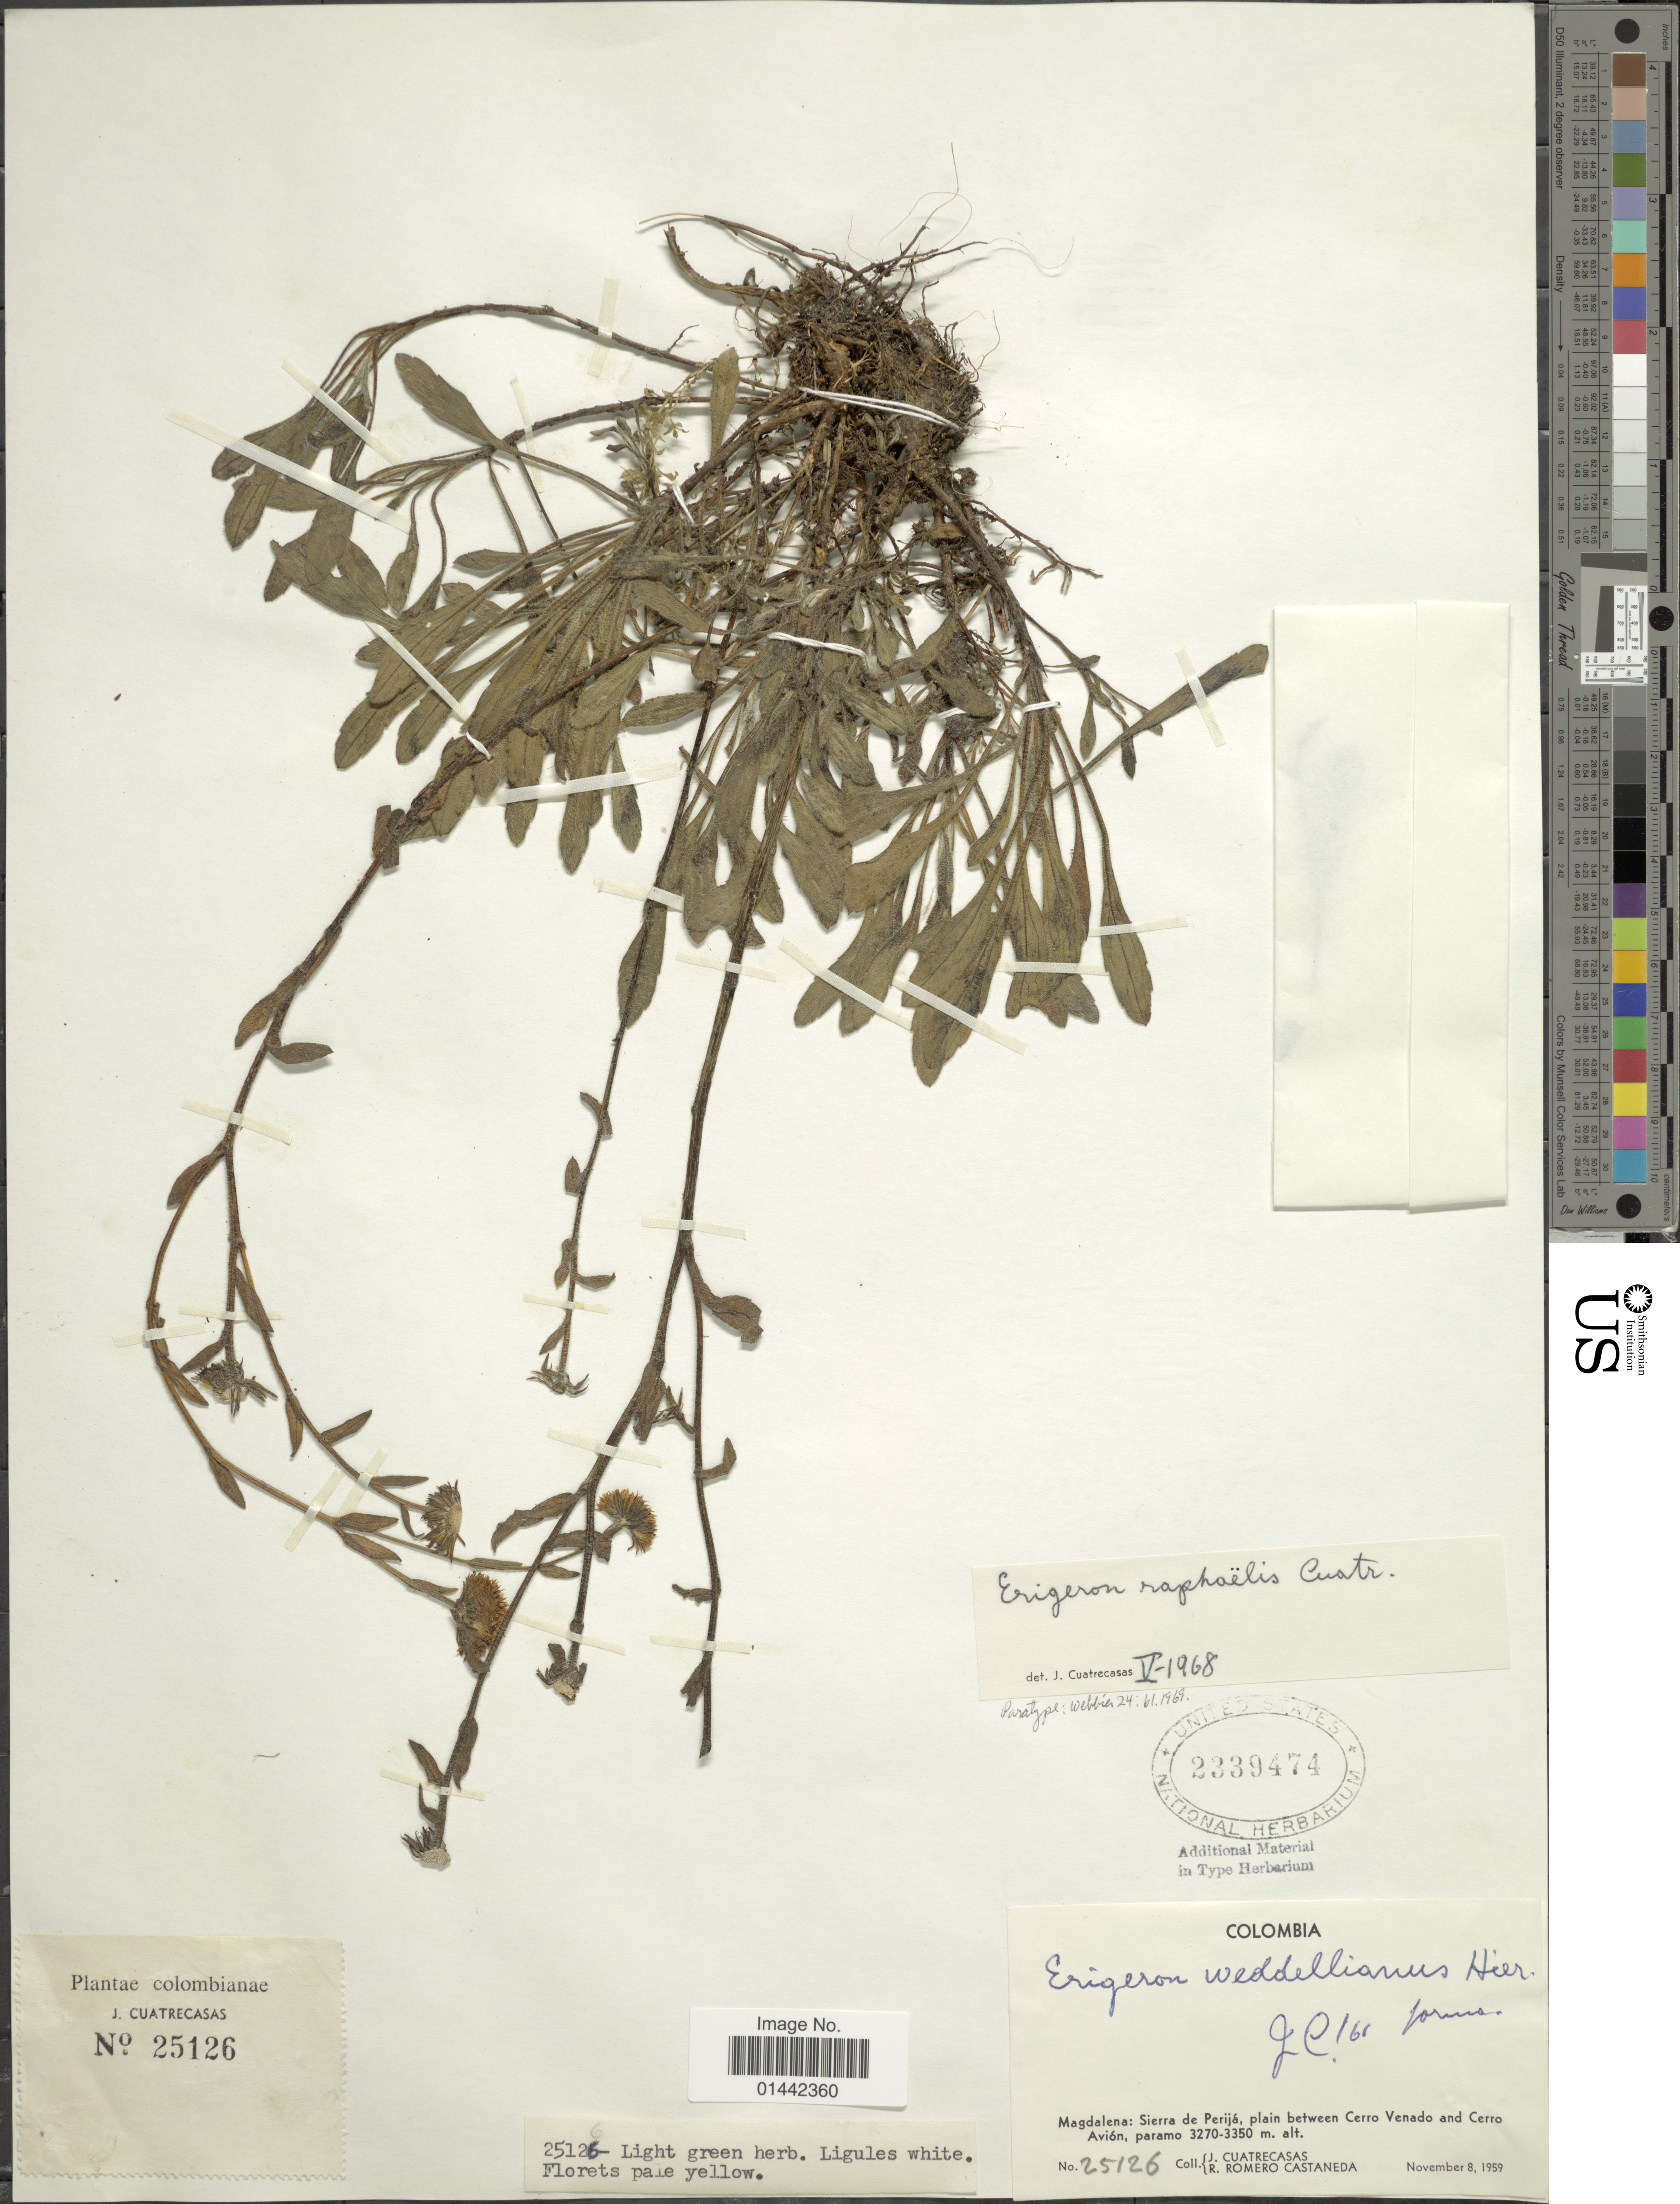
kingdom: Plantae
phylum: Tracheophyta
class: Magnoliopsida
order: Asterales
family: Asteraceae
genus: Erigeron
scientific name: Erigeron raphaelis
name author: Cuatrec.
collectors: J. Cuatrecasas & R. Romero Castañeda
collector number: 25126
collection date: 1959-11-08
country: Colombia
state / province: Magdalena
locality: Sierra de Perijá, plain between Cerro Venado and Cerro Avión, paramo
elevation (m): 3270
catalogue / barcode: US 2339474